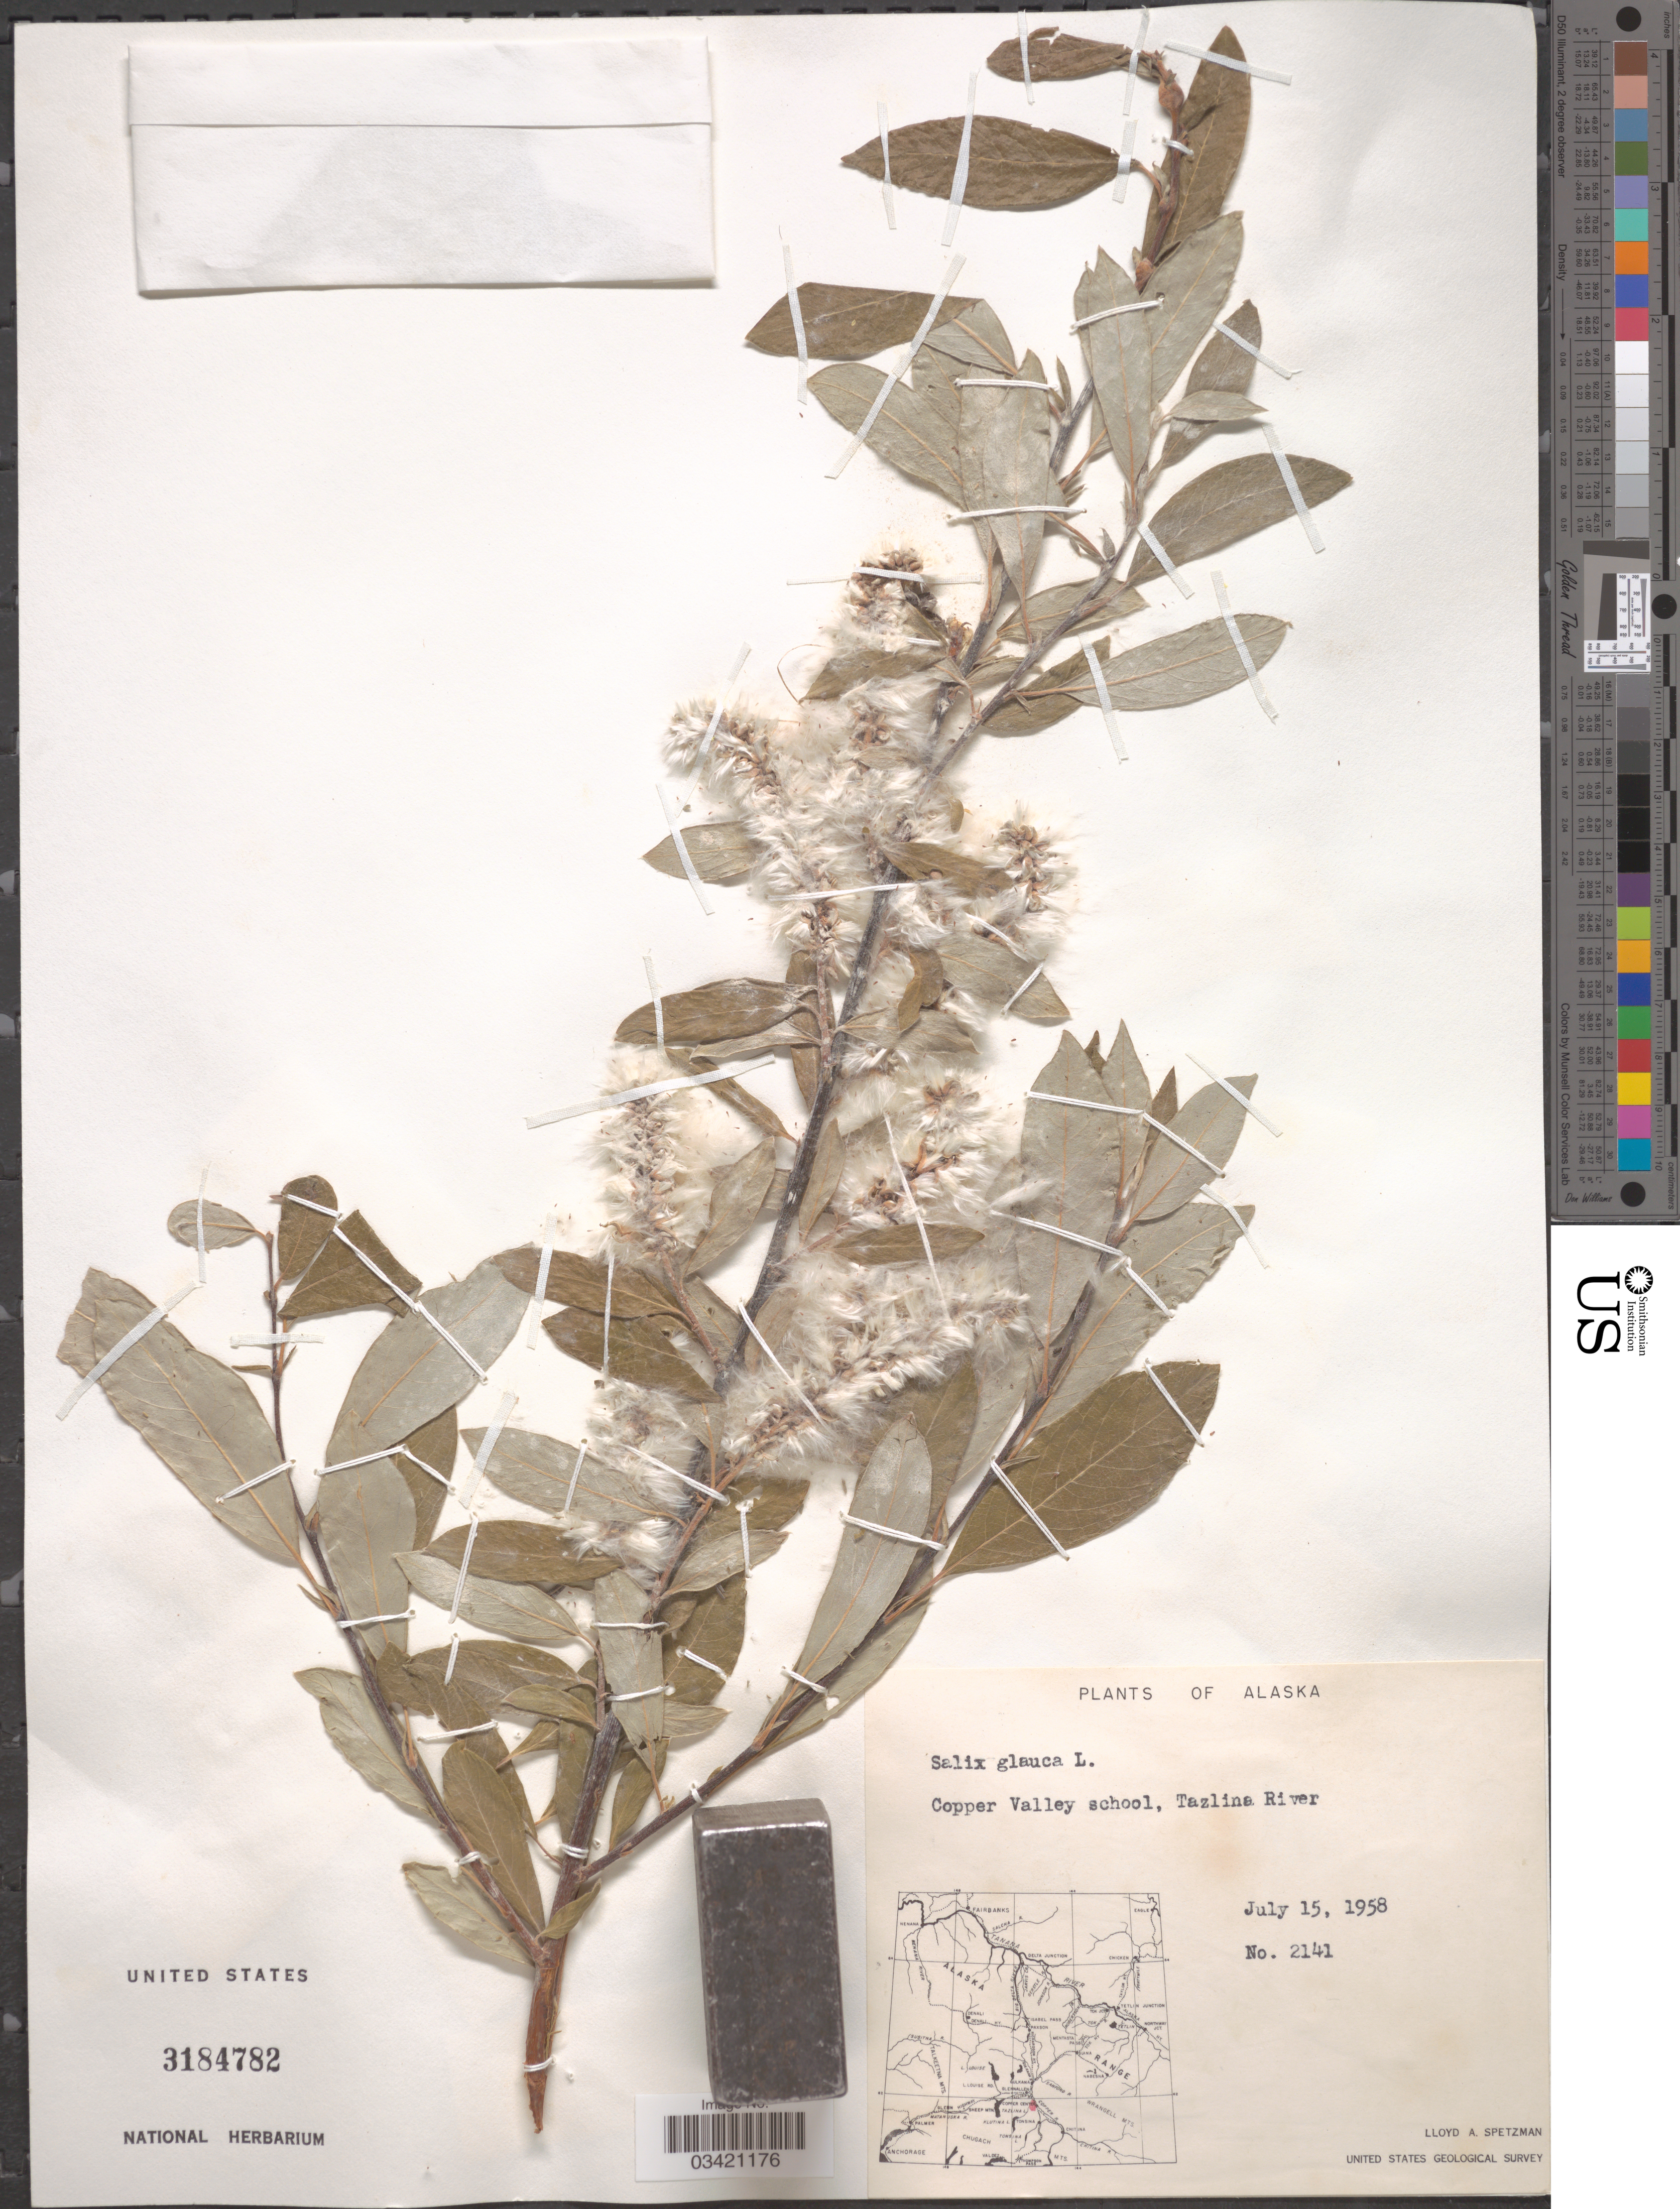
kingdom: Plantae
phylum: Tracheophyta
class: Magnoliopsida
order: Malpighiales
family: Salicaceae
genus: Salix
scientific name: Salix glauca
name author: L.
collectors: L. Spetzman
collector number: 2141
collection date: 1958-07-15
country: United States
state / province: Alaska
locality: Copper Valley school, Tazlina River.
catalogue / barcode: US 3184782